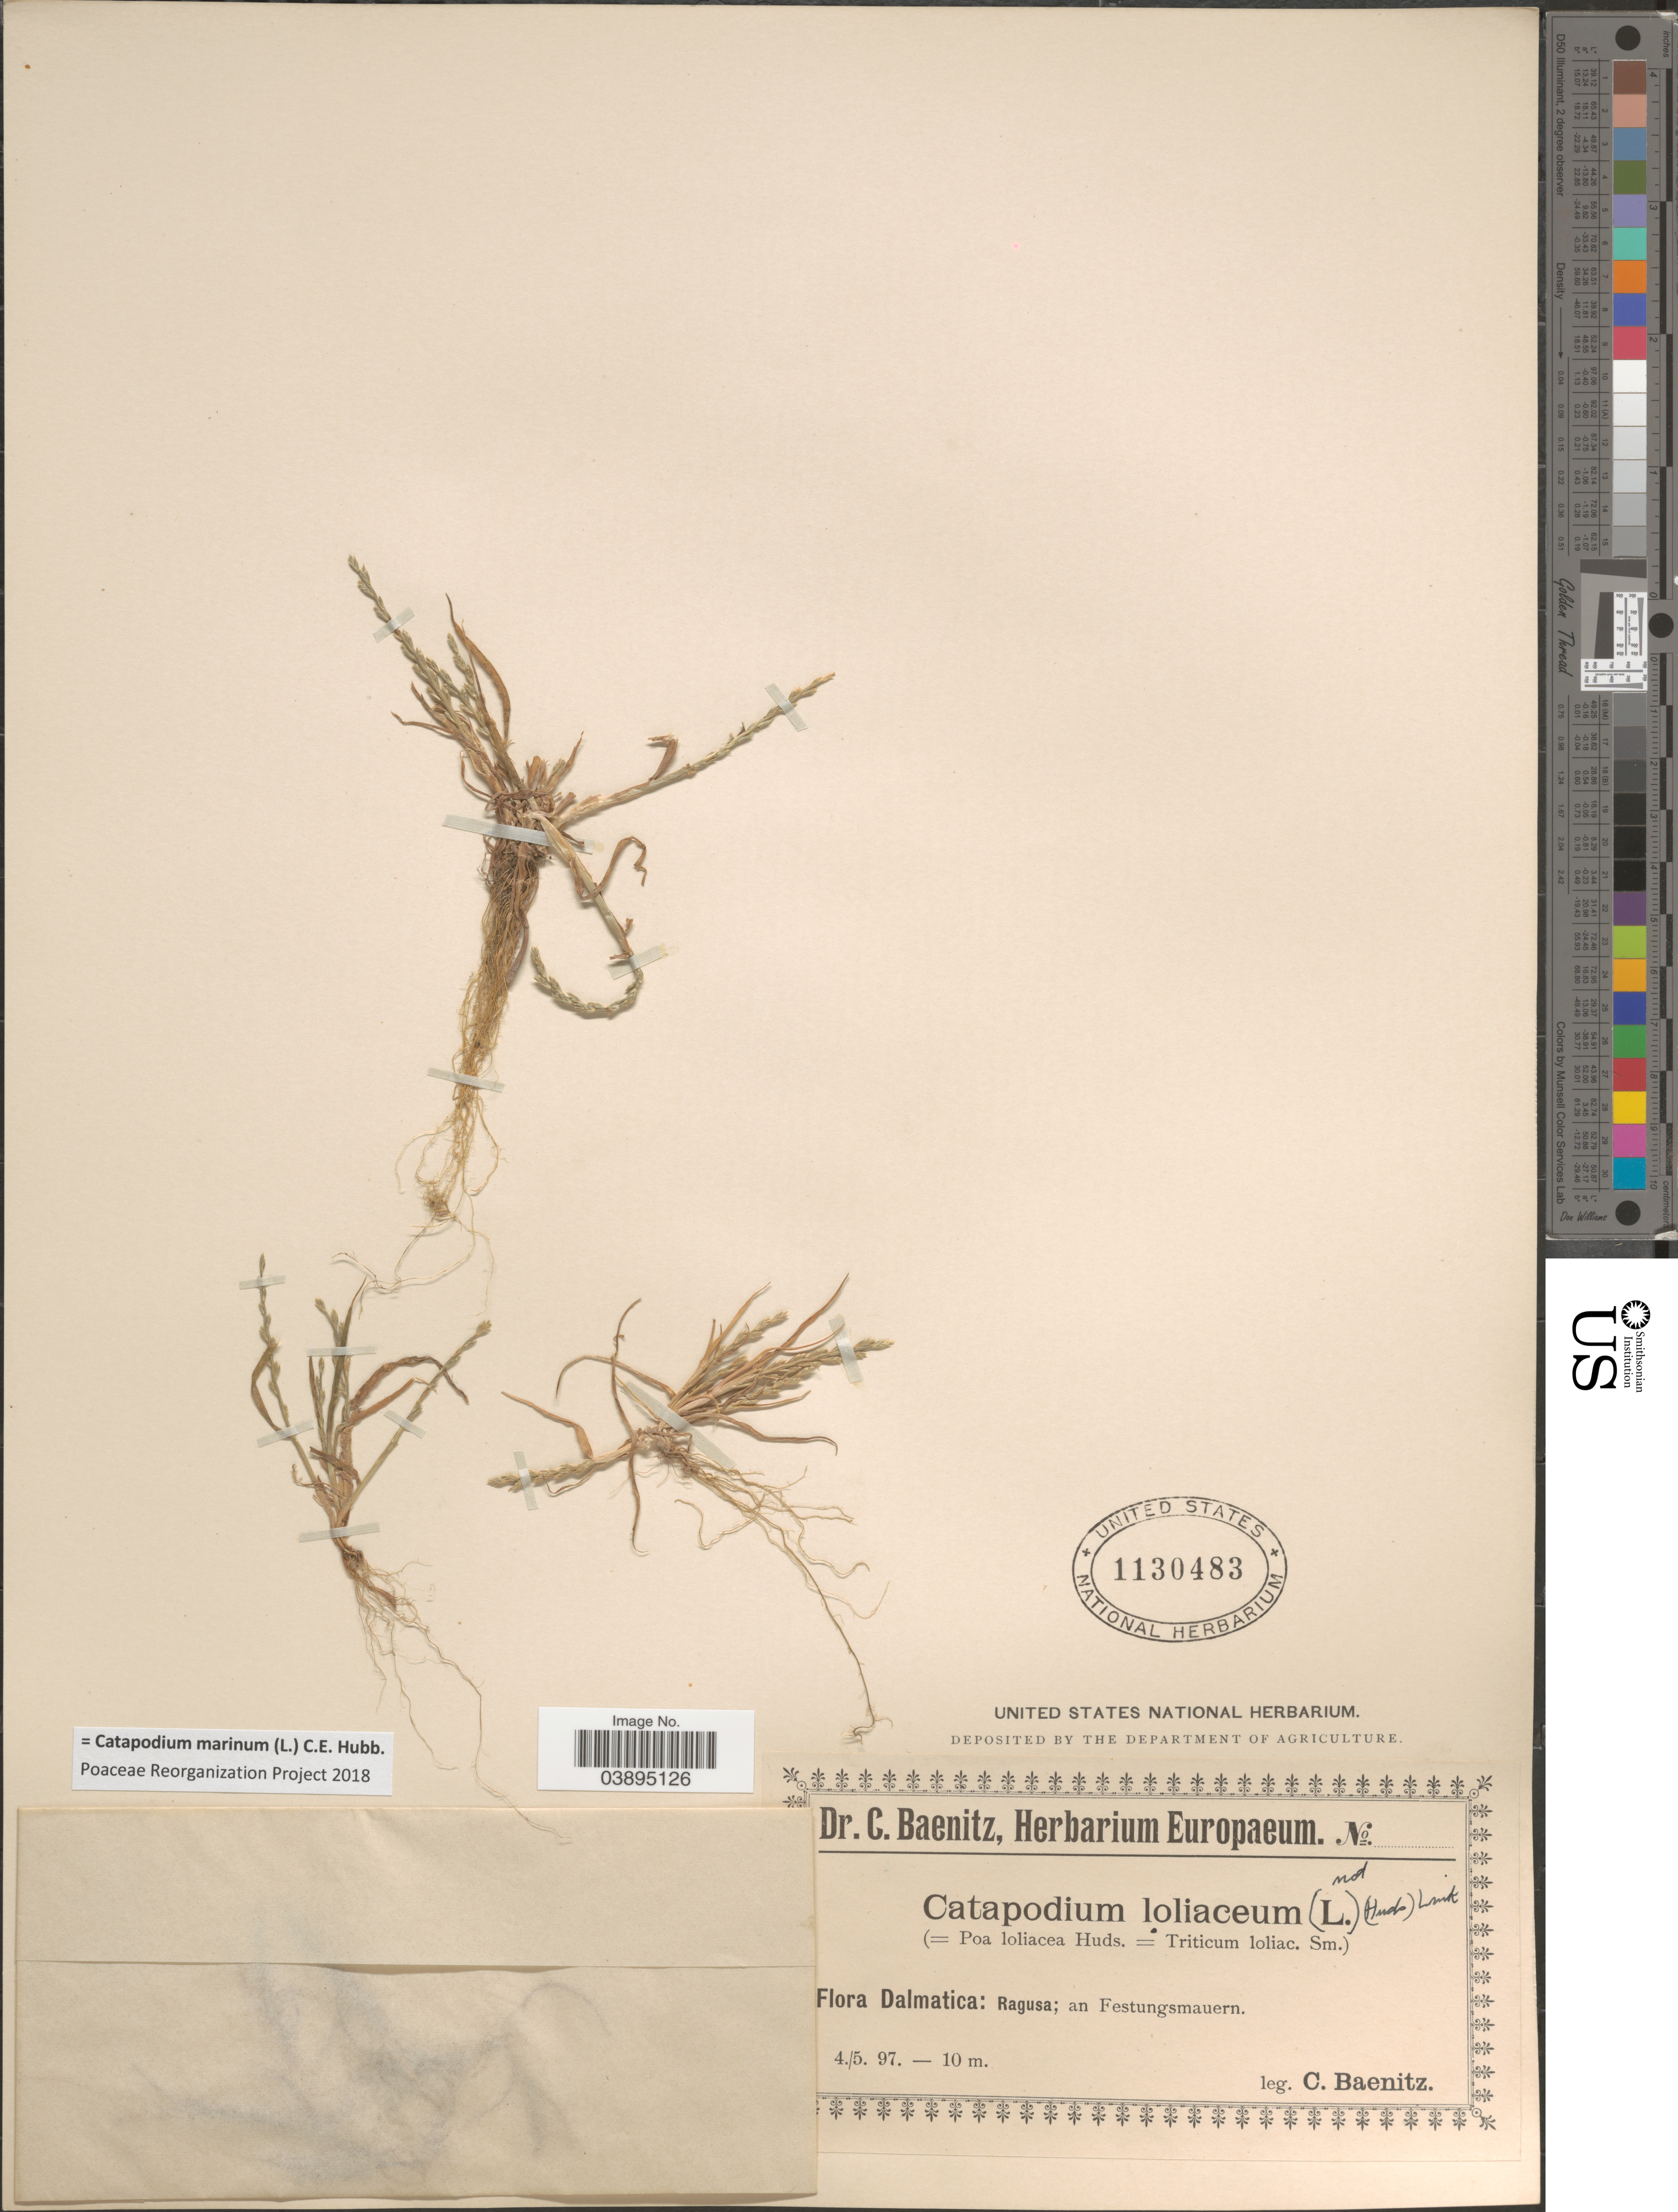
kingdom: Plantae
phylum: Tracheophyta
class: Liliopsida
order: Poales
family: Poaceae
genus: Catapodium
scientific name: Catapodium marinum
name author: (L.) C.E. Hubb.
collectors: C. G. Baenitz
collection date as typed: Transcribed d/m/y: 4/5/97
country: Croatia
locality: Dalmatica: Ragusa; an Festungsmauern.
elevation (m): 10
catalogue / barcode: US 1130483